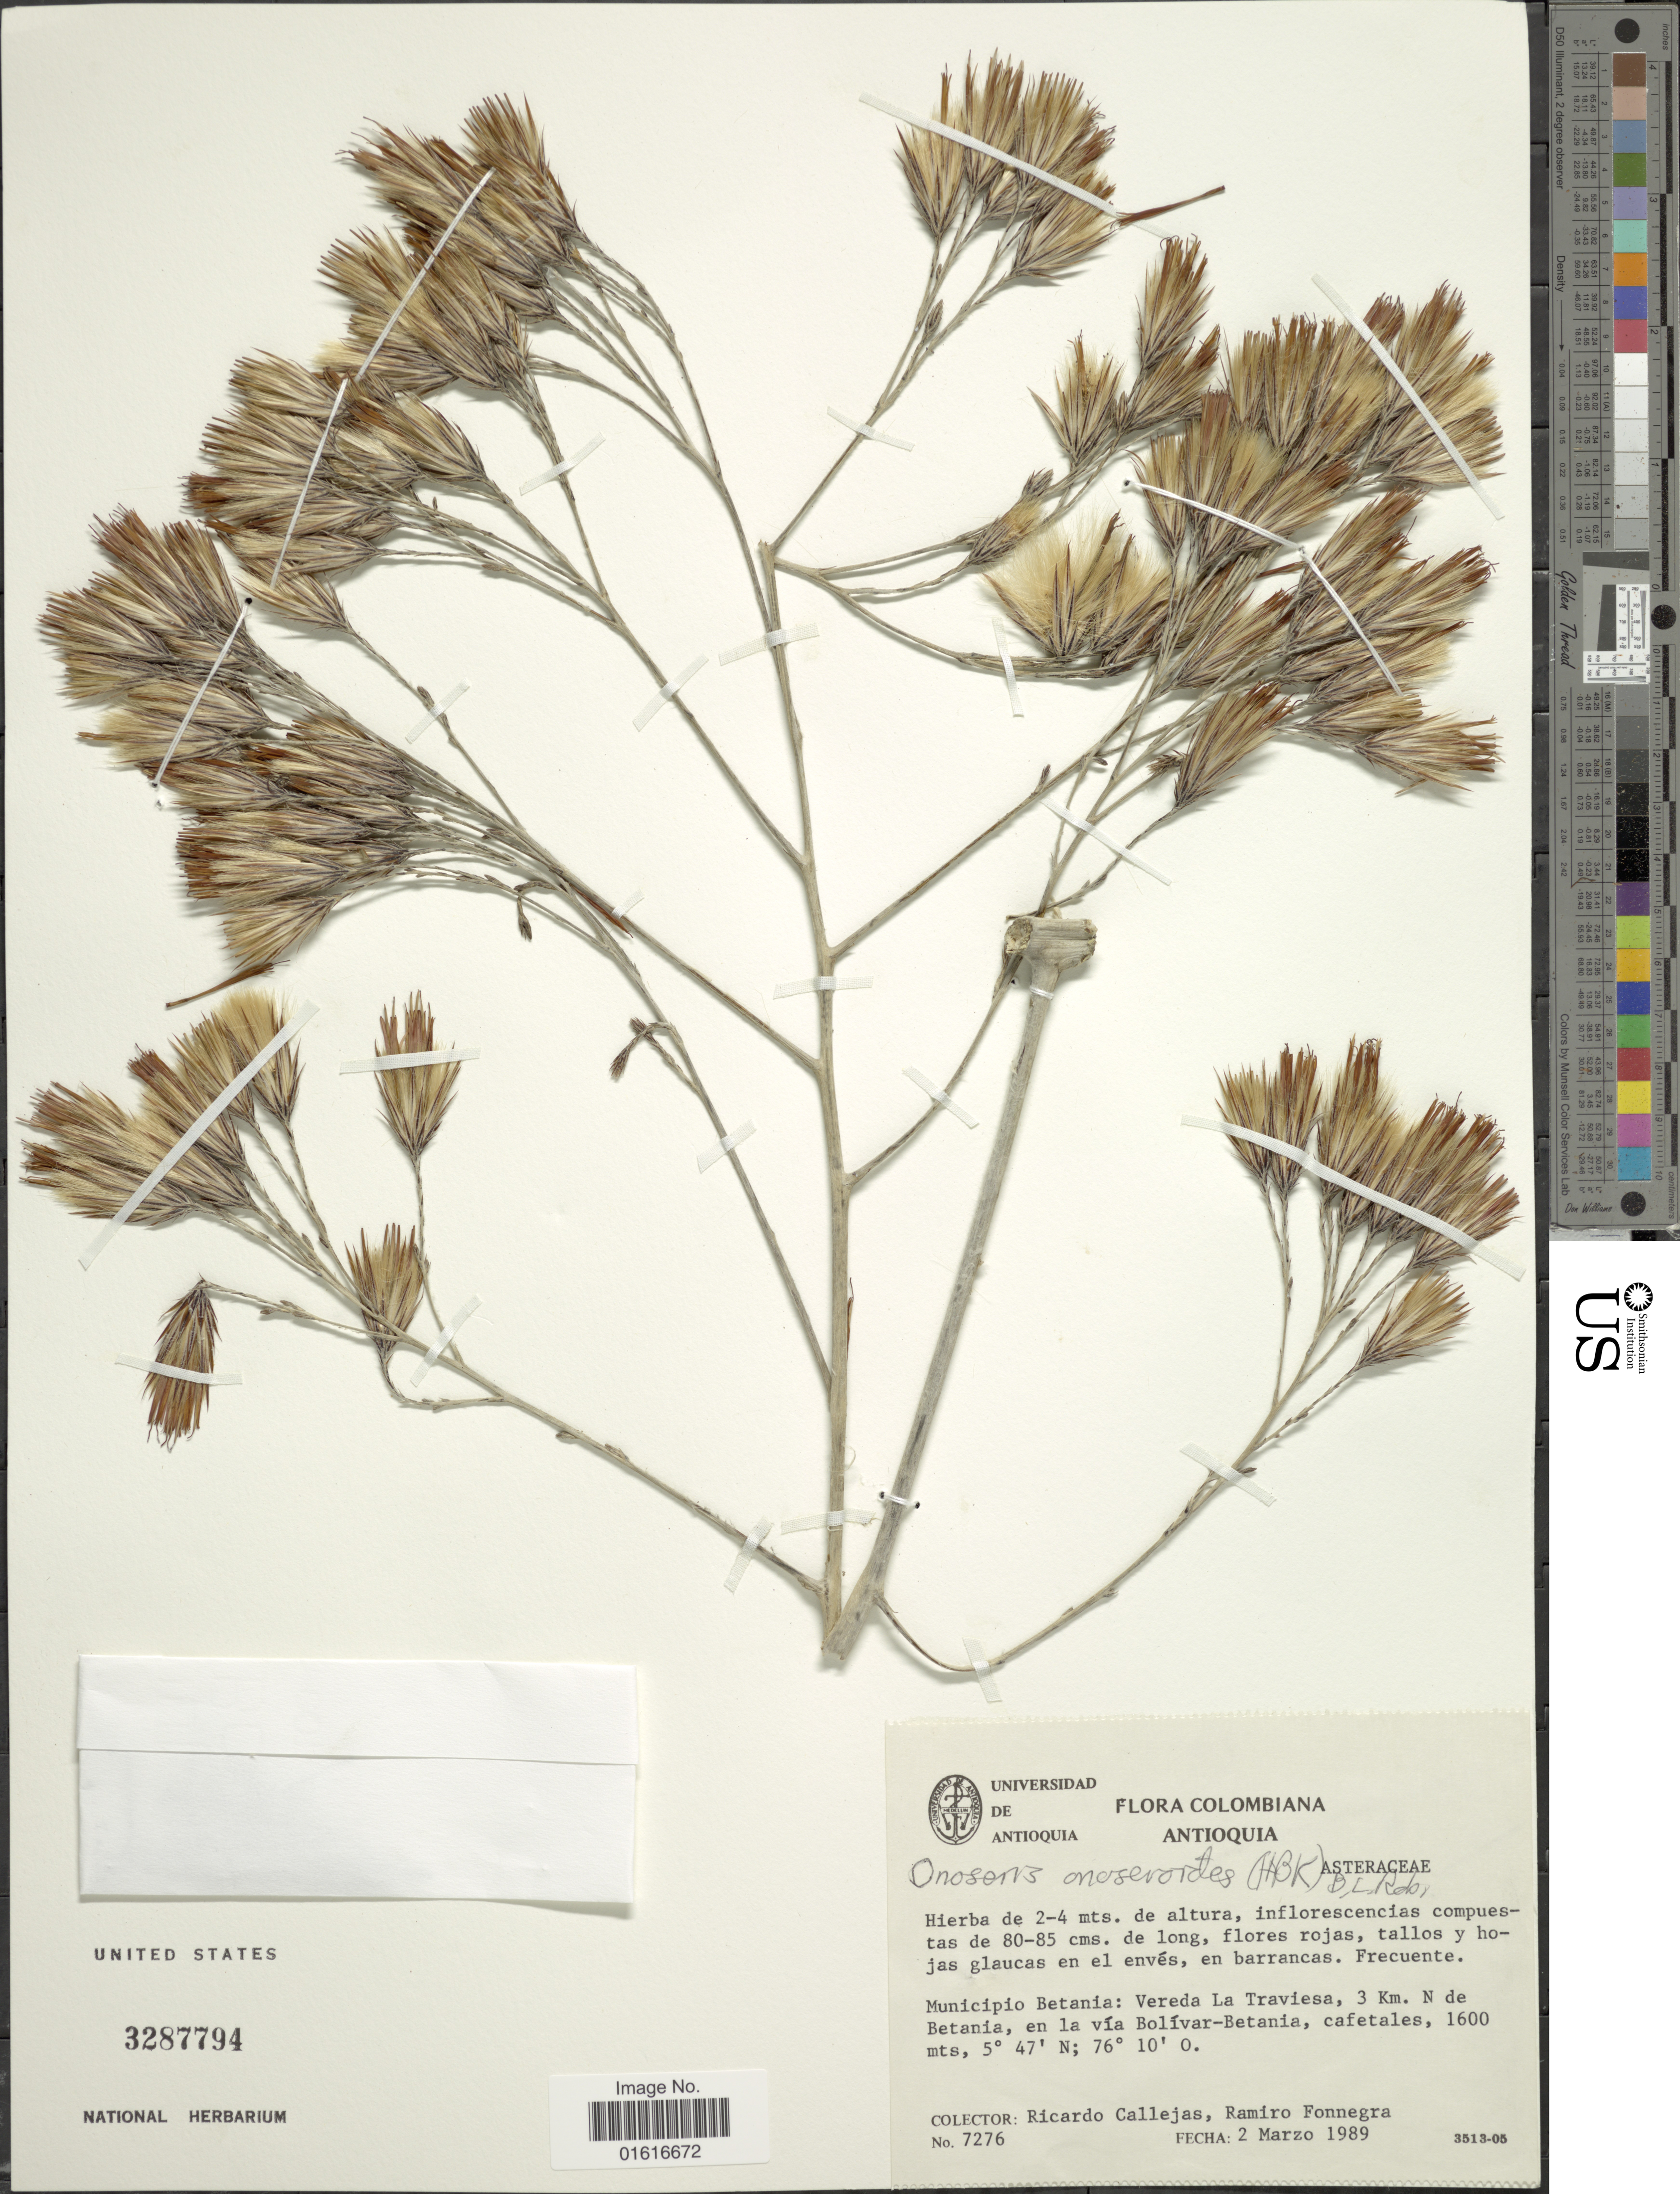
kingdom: Plantae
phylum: Tracheophyta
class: Magnoliopsida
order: Asterales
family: Asteraceae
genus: Onoseris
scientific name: Onoseris onoseroides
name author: (Kunth) B.L. Rob.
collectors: R. Callejas & R. Fonnegra G.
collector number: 7276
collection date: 1989-03-02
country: Colombia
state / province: Antioquia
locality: Muncipio Betania: Vereda La Traviesa, 3 km N de Betania, en la via Bolivar-Betania, cafetales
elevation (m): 1600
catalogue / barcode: US 3287794